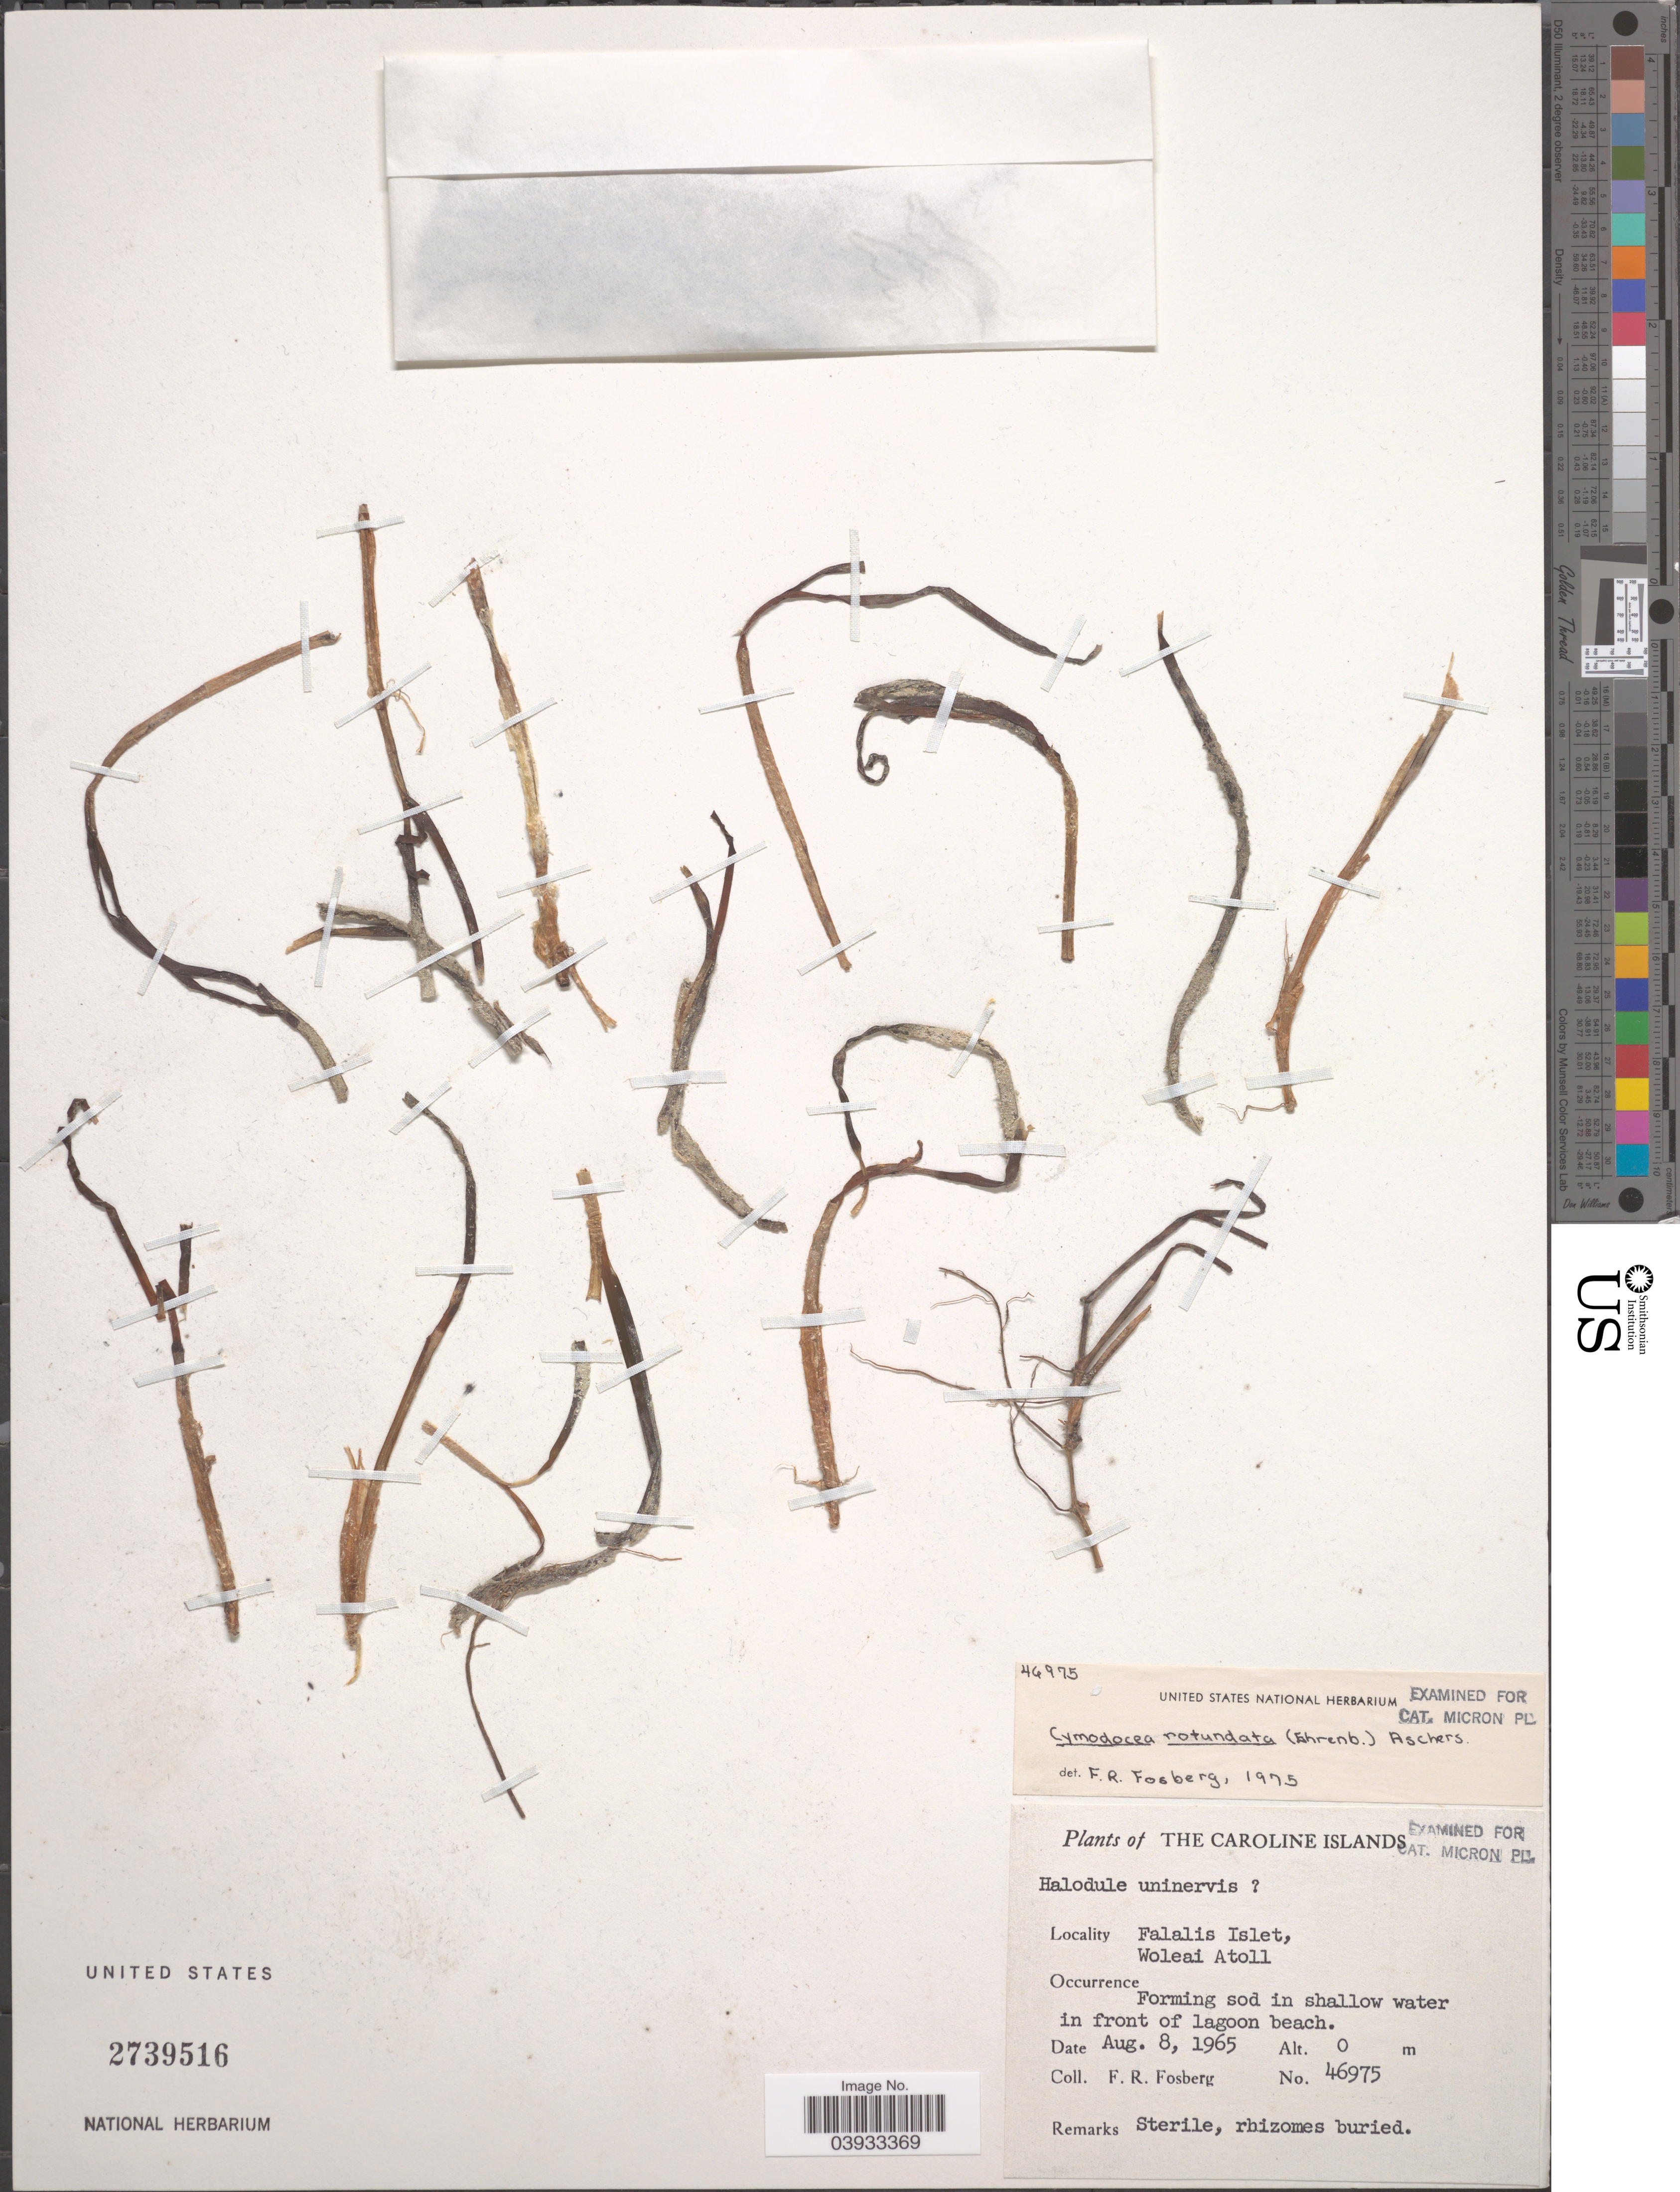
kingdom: Plantae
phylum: Tracheophyta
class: Liliopsida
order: Alismatales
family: Cymodoceaceae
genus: Cymodocea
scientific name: Cymodocea rotundata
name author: Asch. & Schweinf.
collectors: F. R. Fosberg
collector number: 46975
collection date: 1965-08-08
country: Micronesia, Federated States of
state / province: Yap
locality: The Caroline Islands. Falalis Islet, Woleai Atoll.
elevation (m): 0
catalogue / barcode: US 2739516